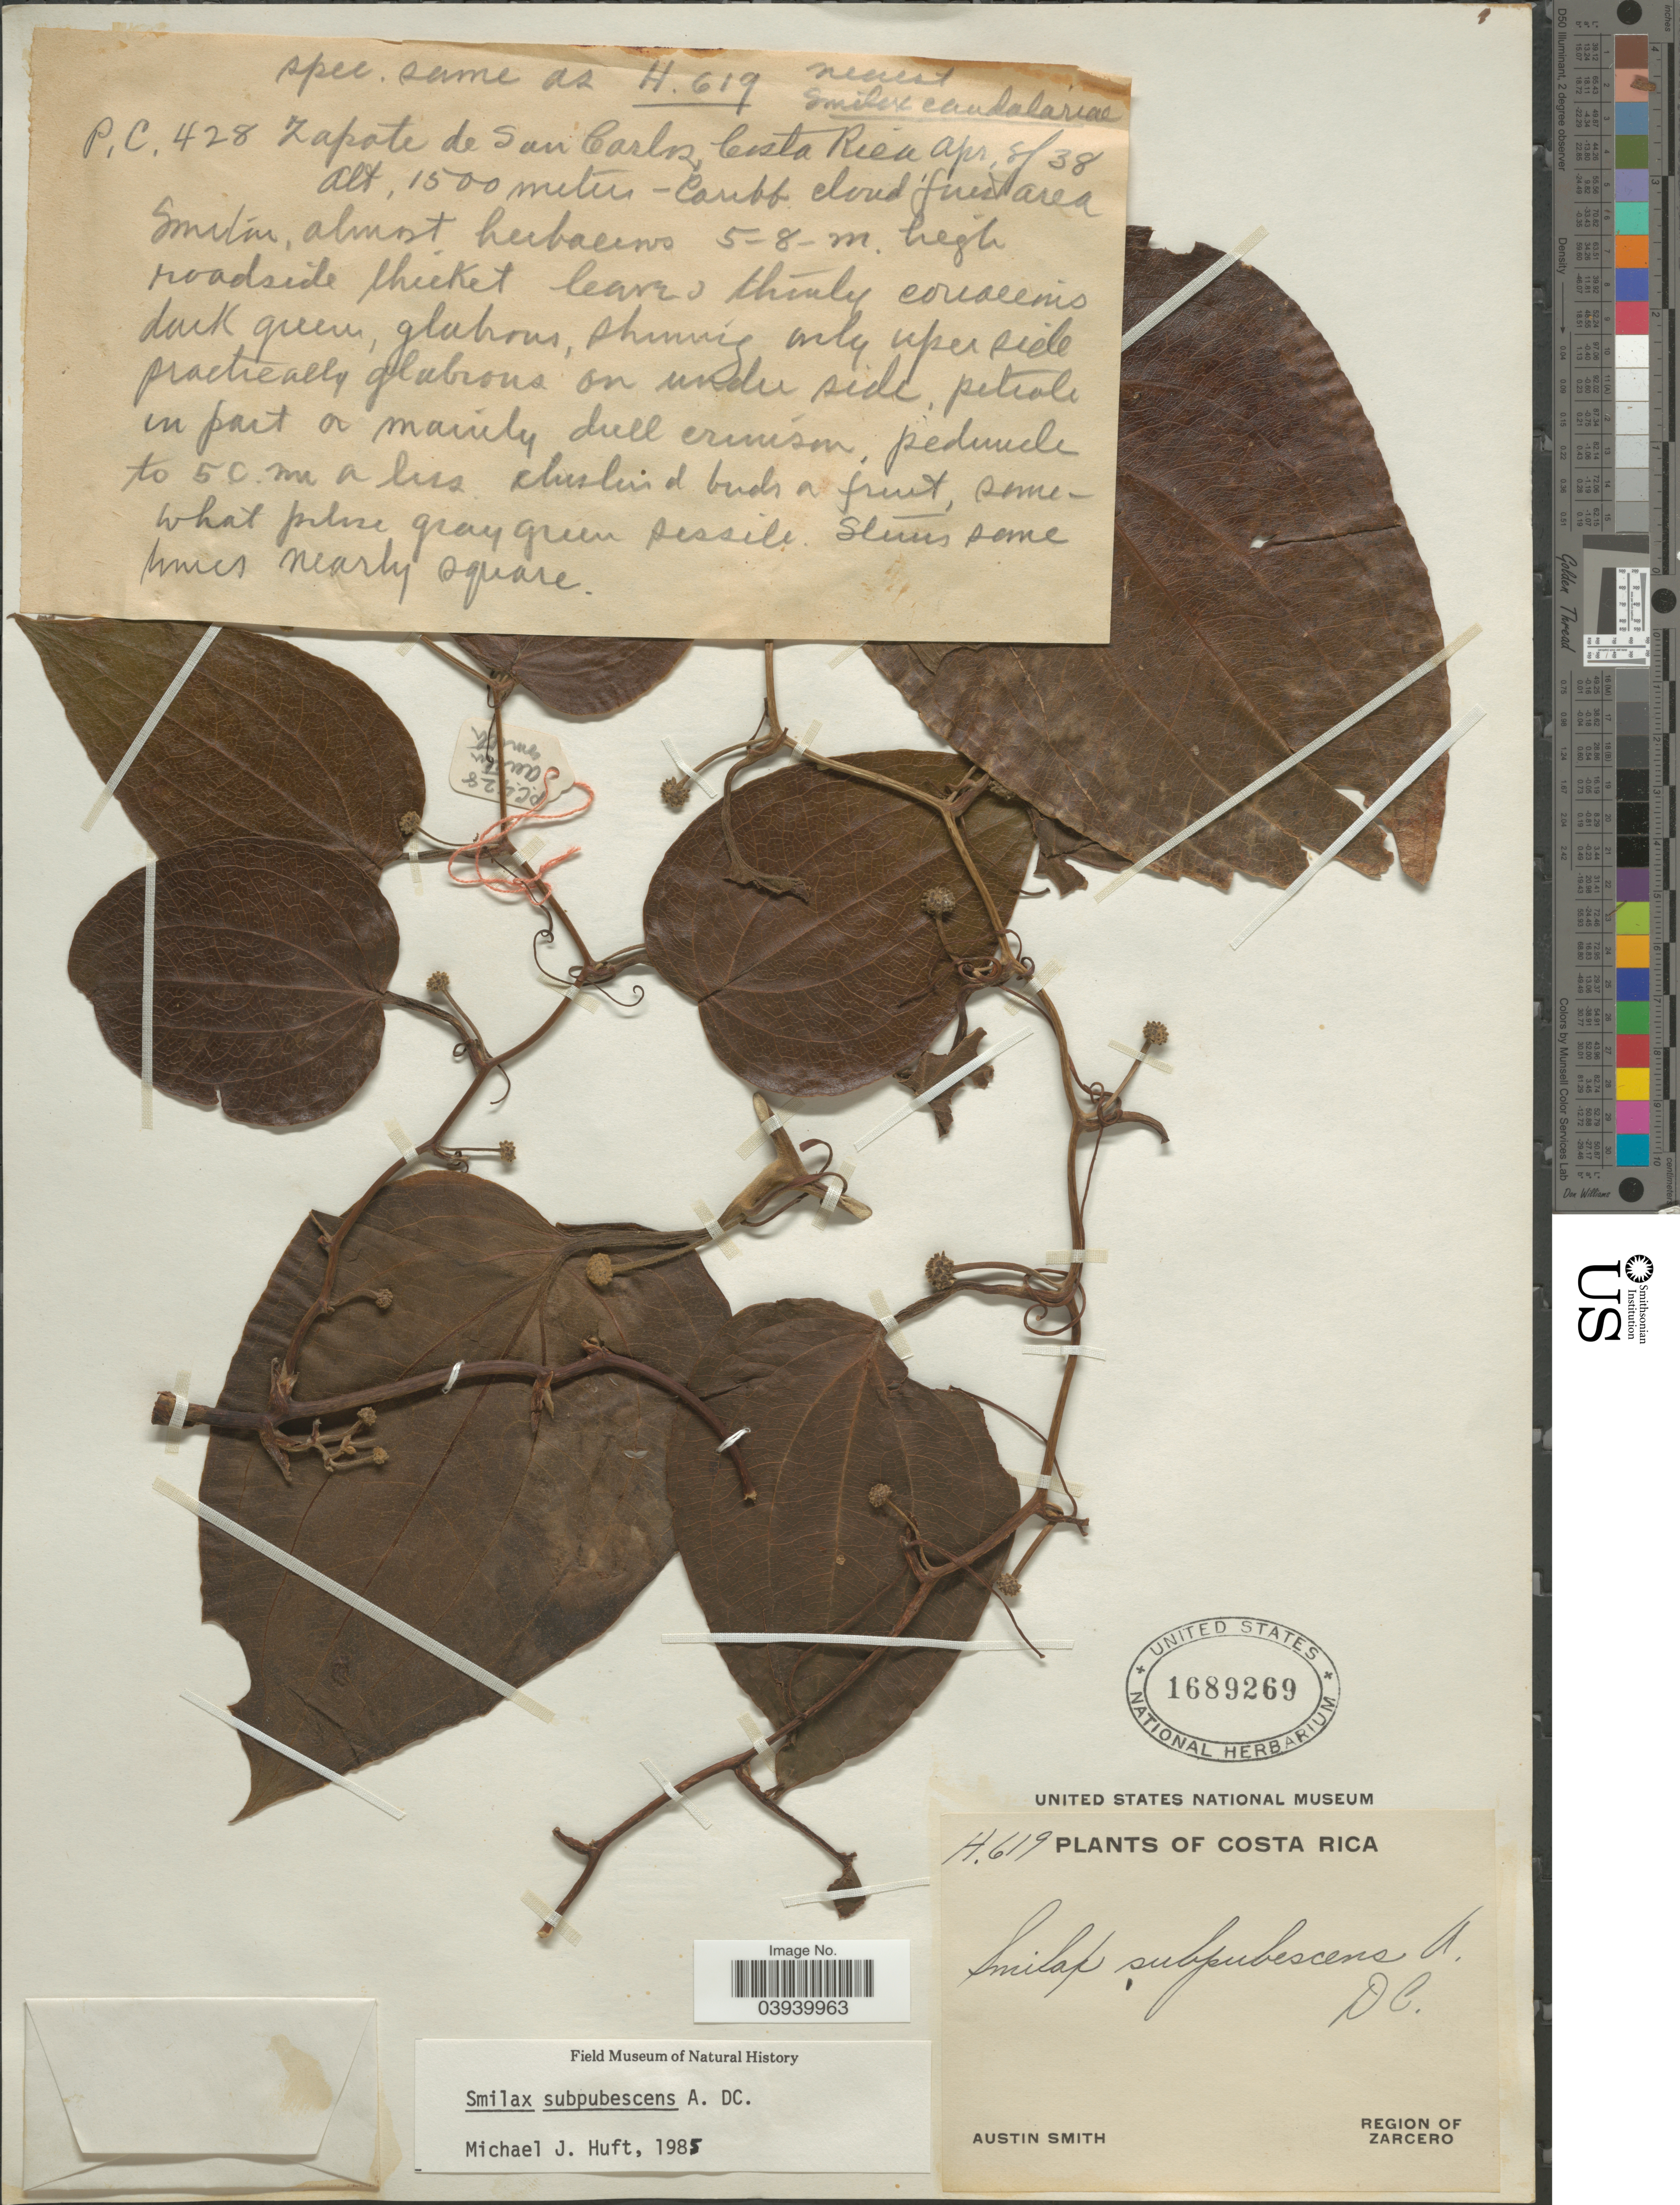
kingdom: Plantae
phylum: Tracheophyta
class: Liliopsida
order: Liliales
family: Smilacaceae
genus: Smilax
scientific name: Smilax subpubescens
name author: A. DC.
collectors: Aust P. Smith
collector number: P.C.428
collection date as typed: Transcribed d/m/y: 8/4/38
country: Costa Rica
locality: Zapote de San Carlos. Region of Zarcero.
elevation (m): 1500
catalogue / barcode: US 1689269